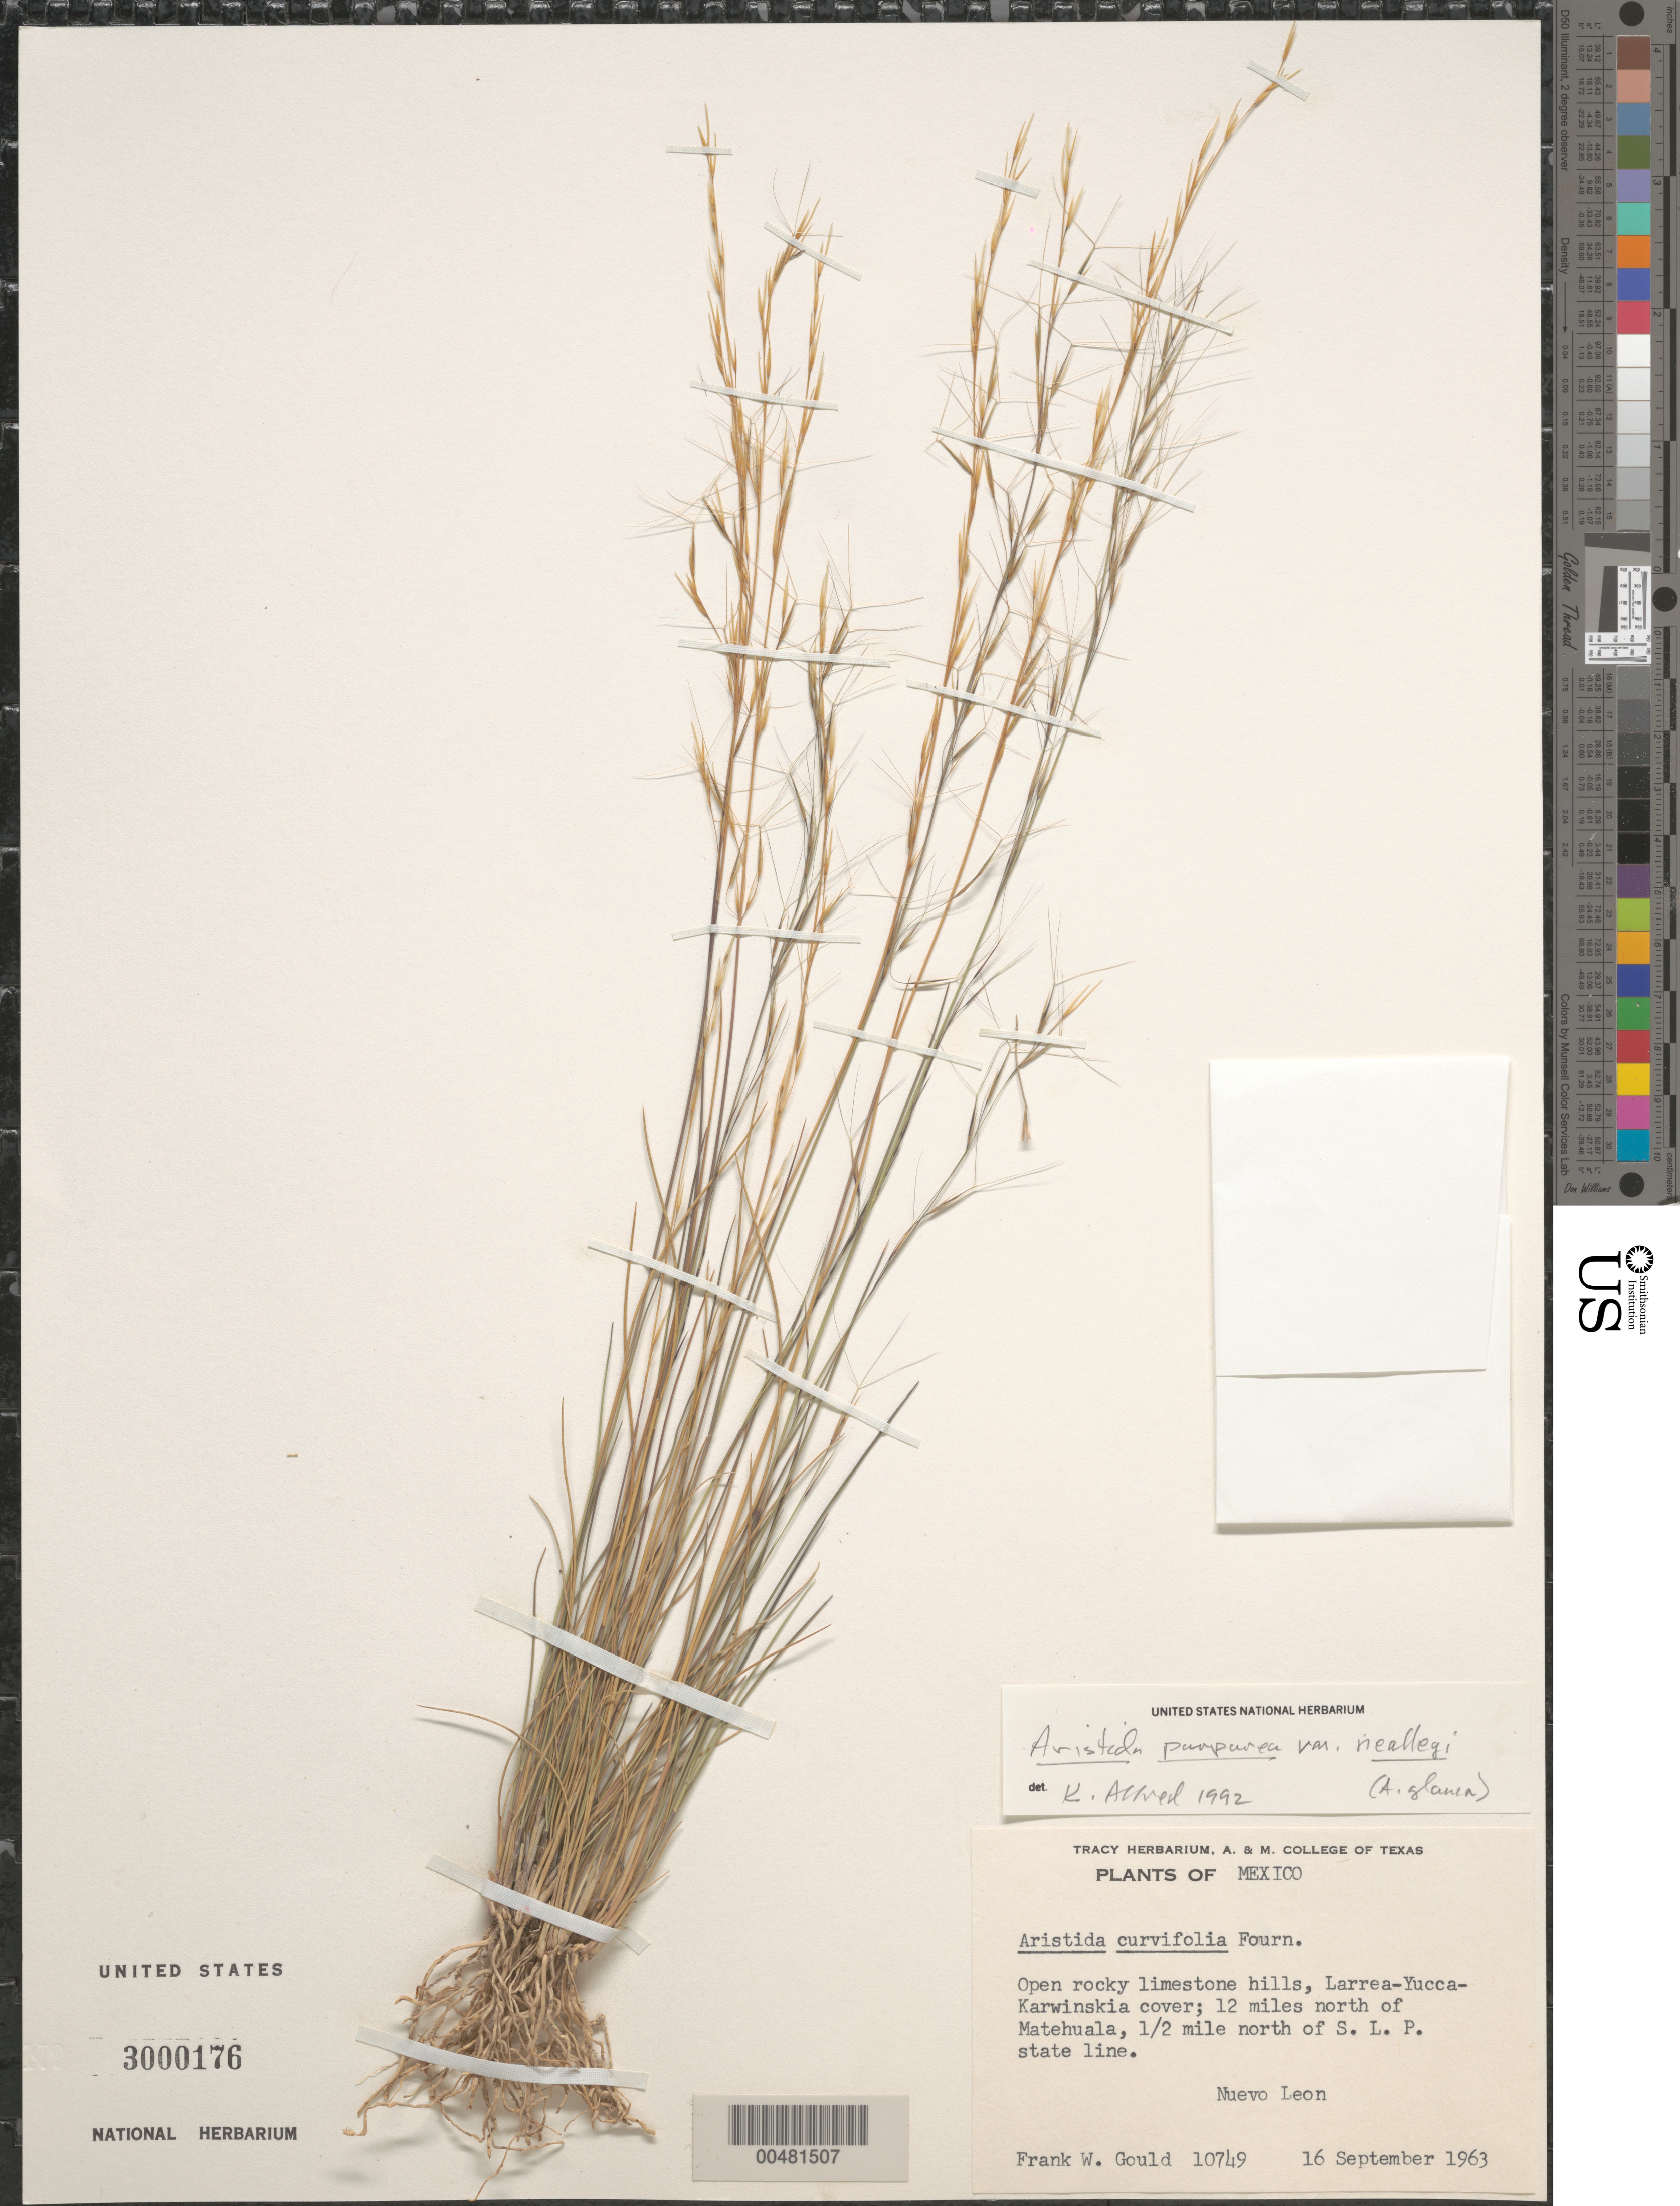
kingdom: Plantae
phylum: Tracheophyta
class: Liliopsida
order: Poales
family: Poaceae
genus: Aristida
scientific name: Aristida glauca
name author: (Nees) Walp.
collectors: F. W. Gould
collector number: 10749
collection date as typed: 16 Sep 1963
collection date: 1963-09-16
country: Mexico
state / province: Nuevo Leon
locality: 12 mi N of Matehuala, .5 mi N of San Luis Potosi state line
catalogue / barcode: US 3000176